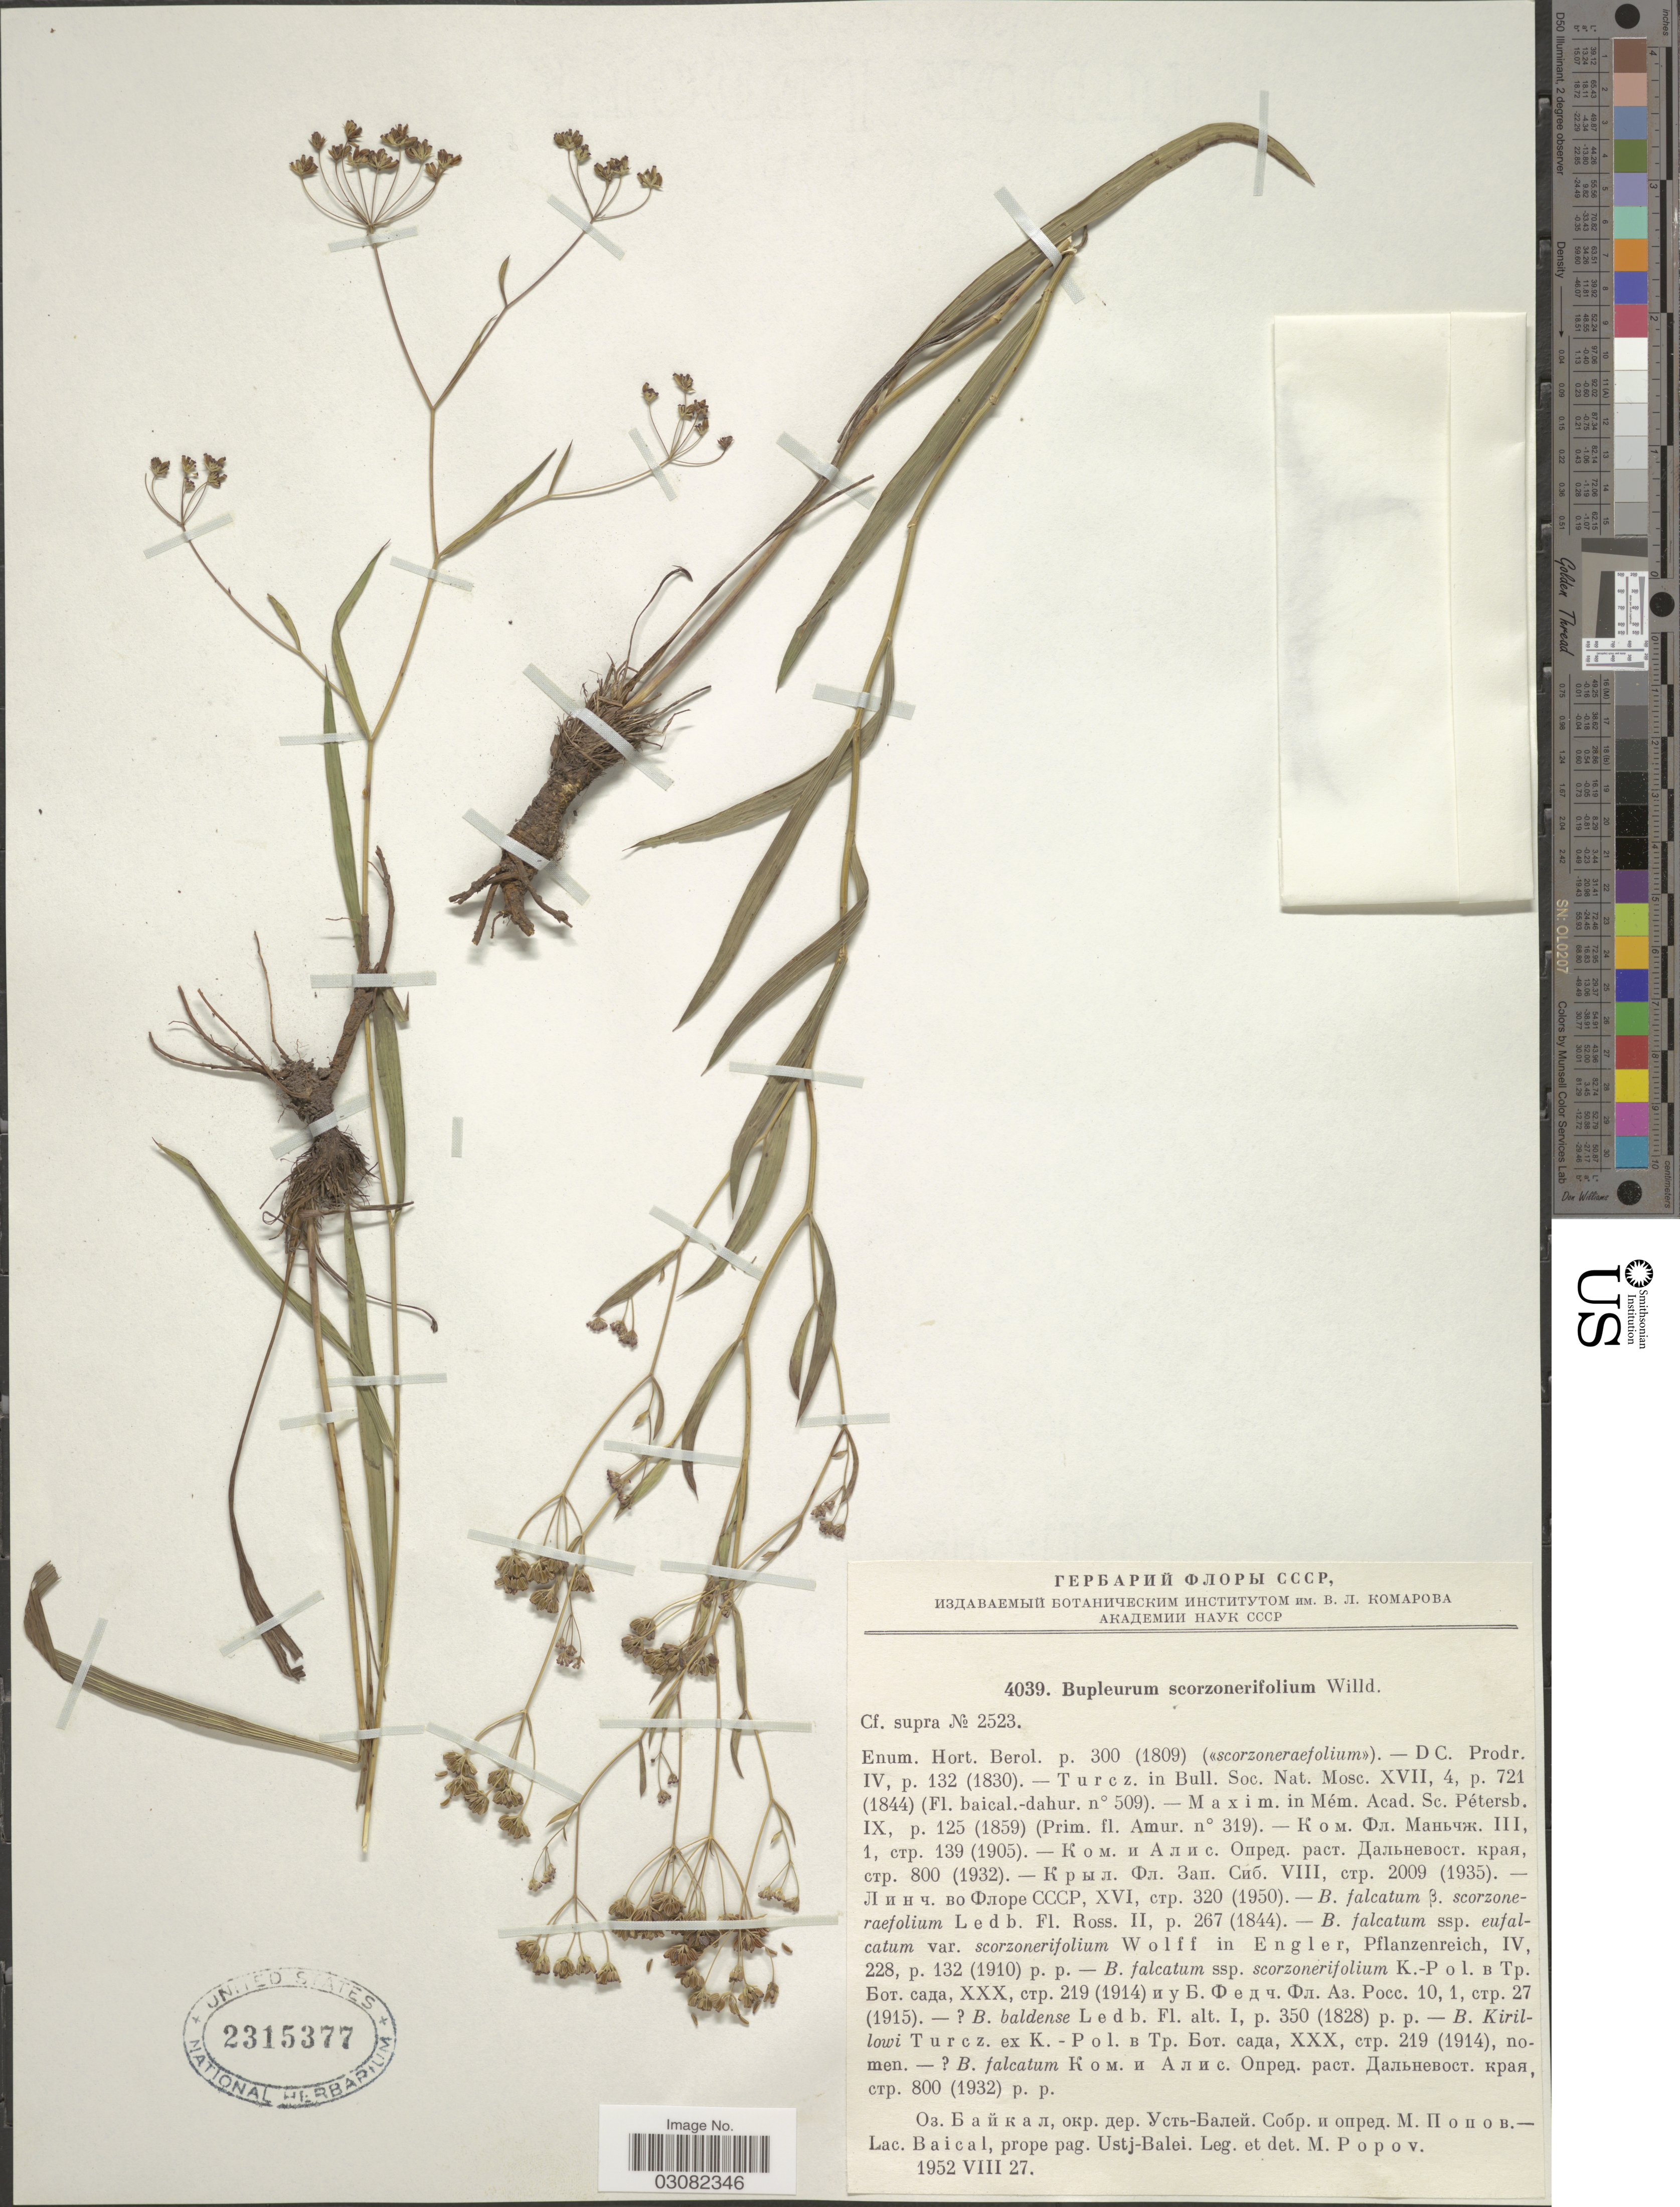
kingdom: Plantae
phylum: Tracheophyta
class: Magnoliopsida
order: Apiales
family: Apiaceae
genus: Bupleurum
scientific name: Bupleurum scorzonerifolium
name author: Willd.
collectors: M. Popov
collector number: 4039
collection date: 1952-08-27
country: Russian Federation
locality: Lac. Baical, prope pag. Ustj-Balei.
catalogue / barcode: US 2315377